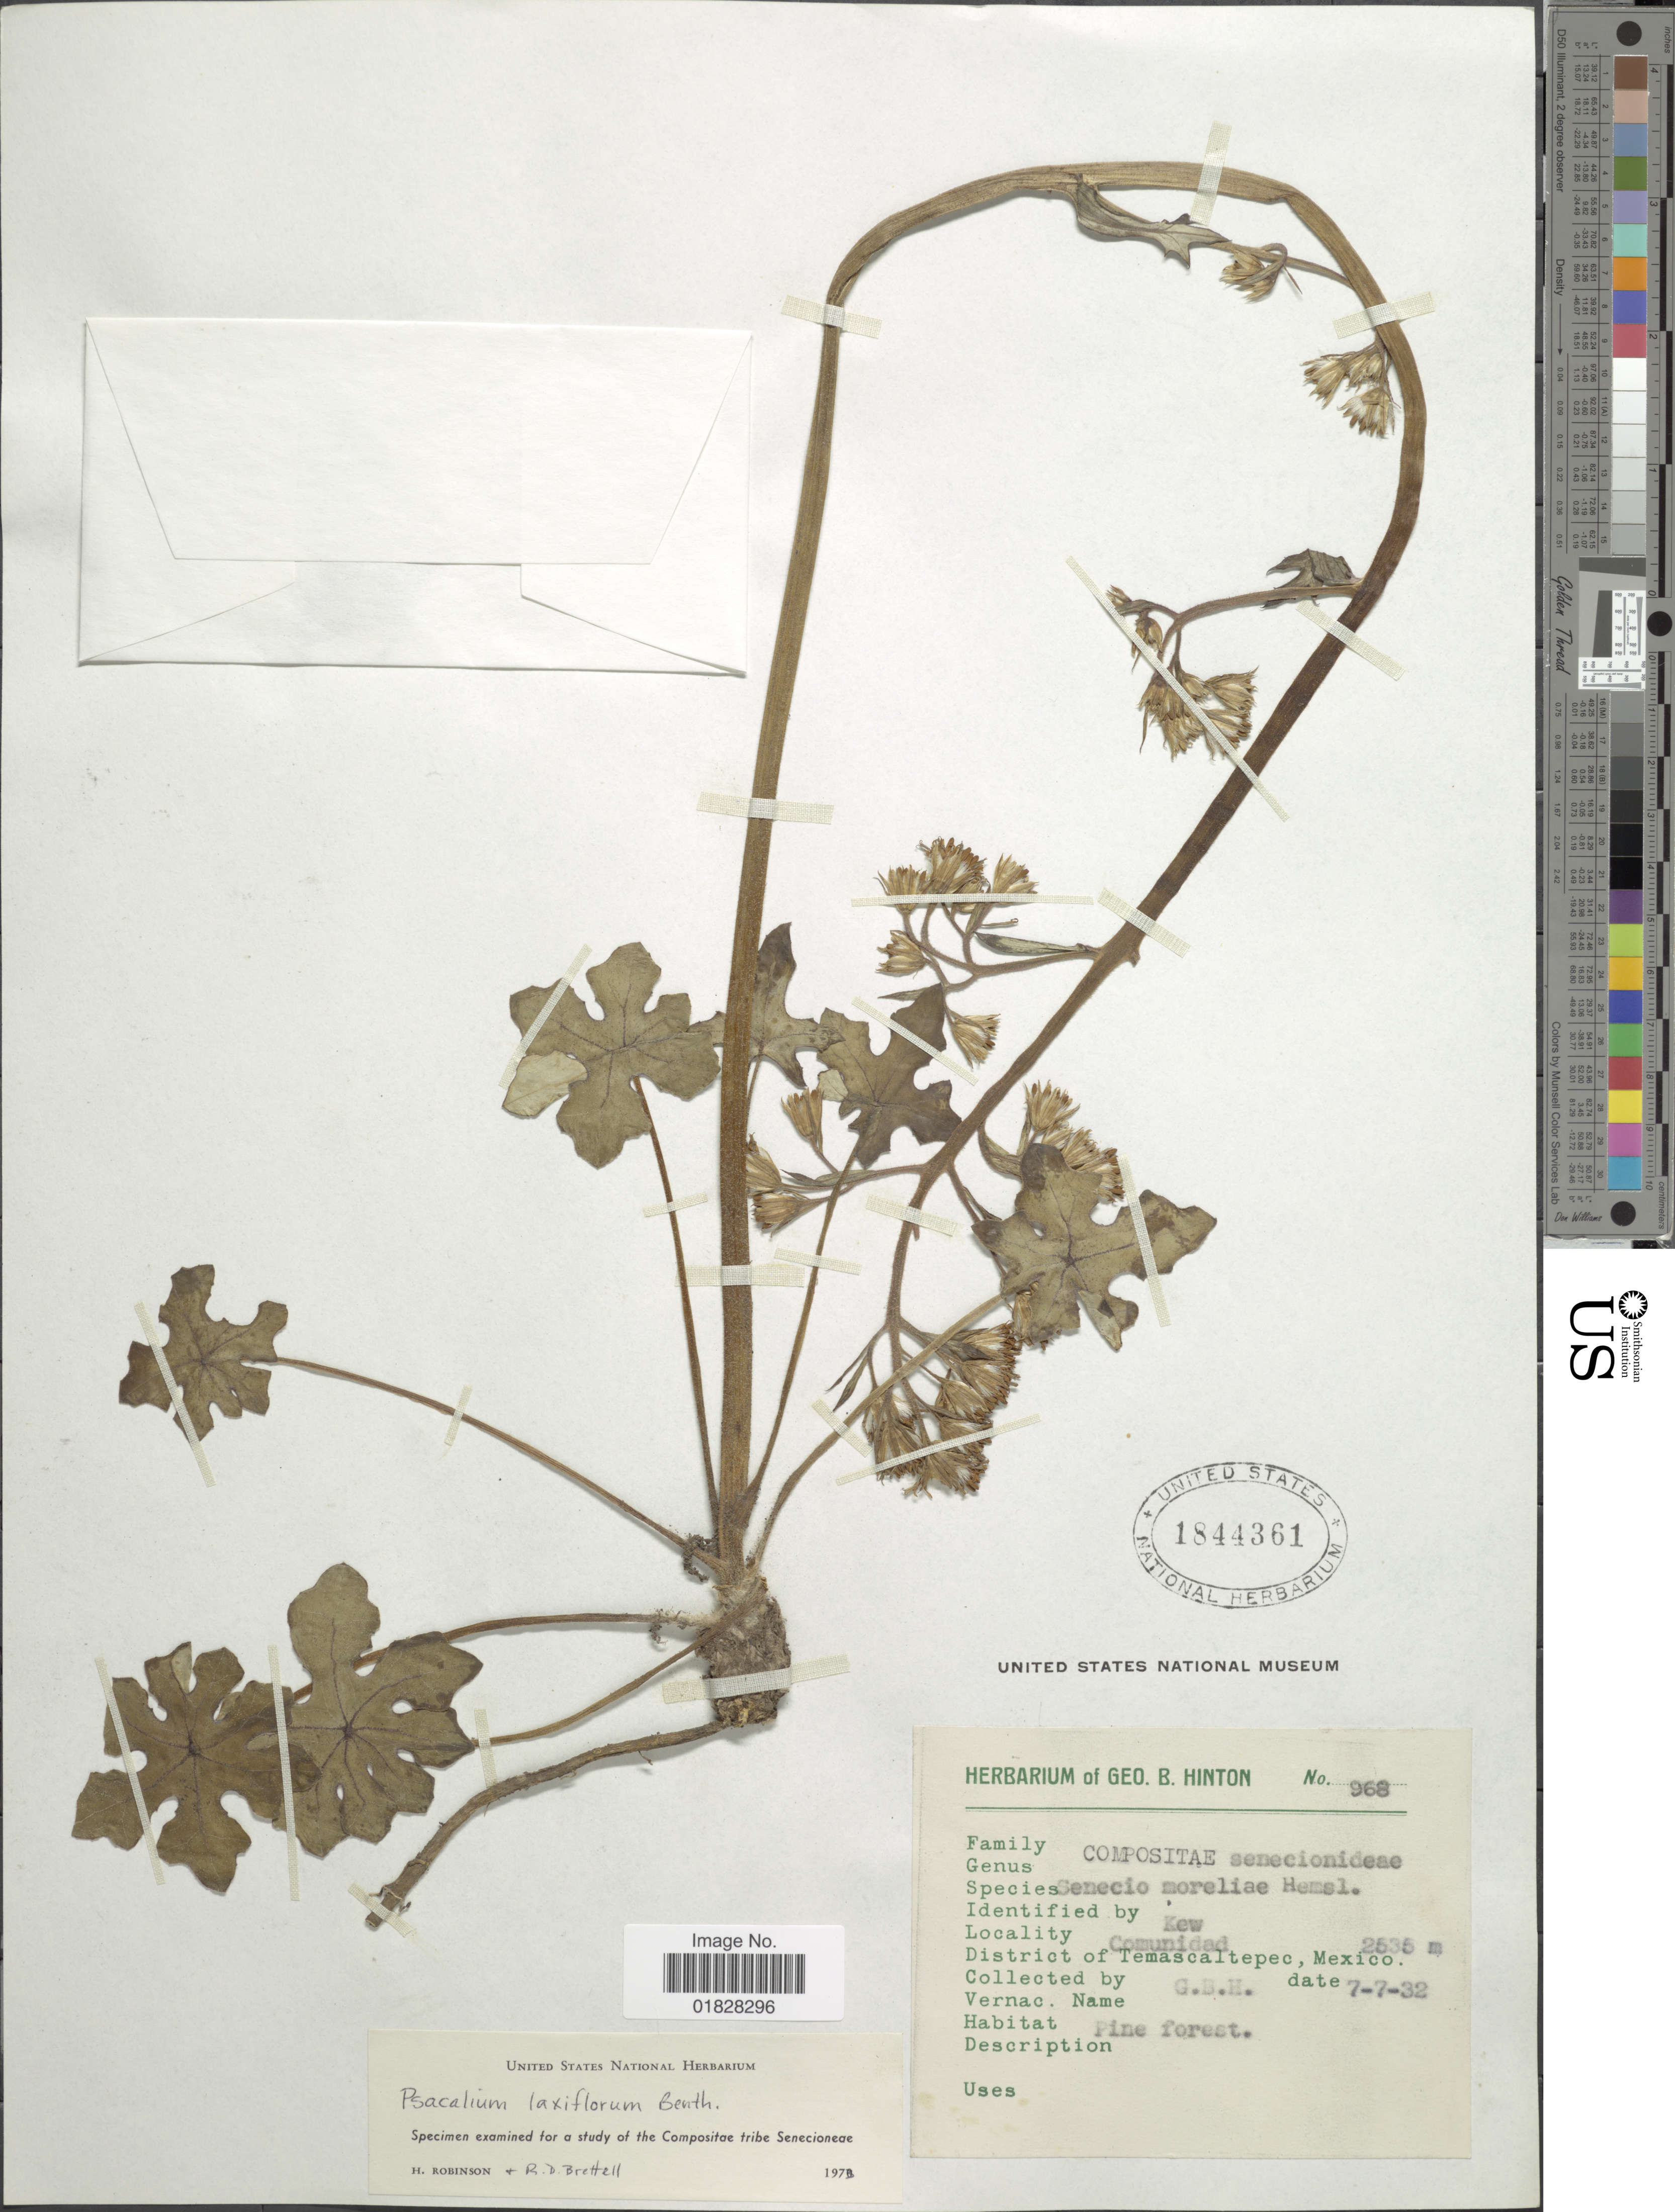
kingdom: Plantae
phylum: Tracheophyta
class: Magnoliopsida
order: Asterales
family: Asteraceae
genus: Psacalium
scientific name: Psacalium laxiflorum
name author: Benth.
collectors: G. B. Hinton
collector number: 968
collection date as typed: Transcribed d/m/y: 7/7/32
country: Mexico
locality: Comunidad. District of Temascaltepec, Mexico.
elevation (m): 2535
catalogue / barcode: US 1844361